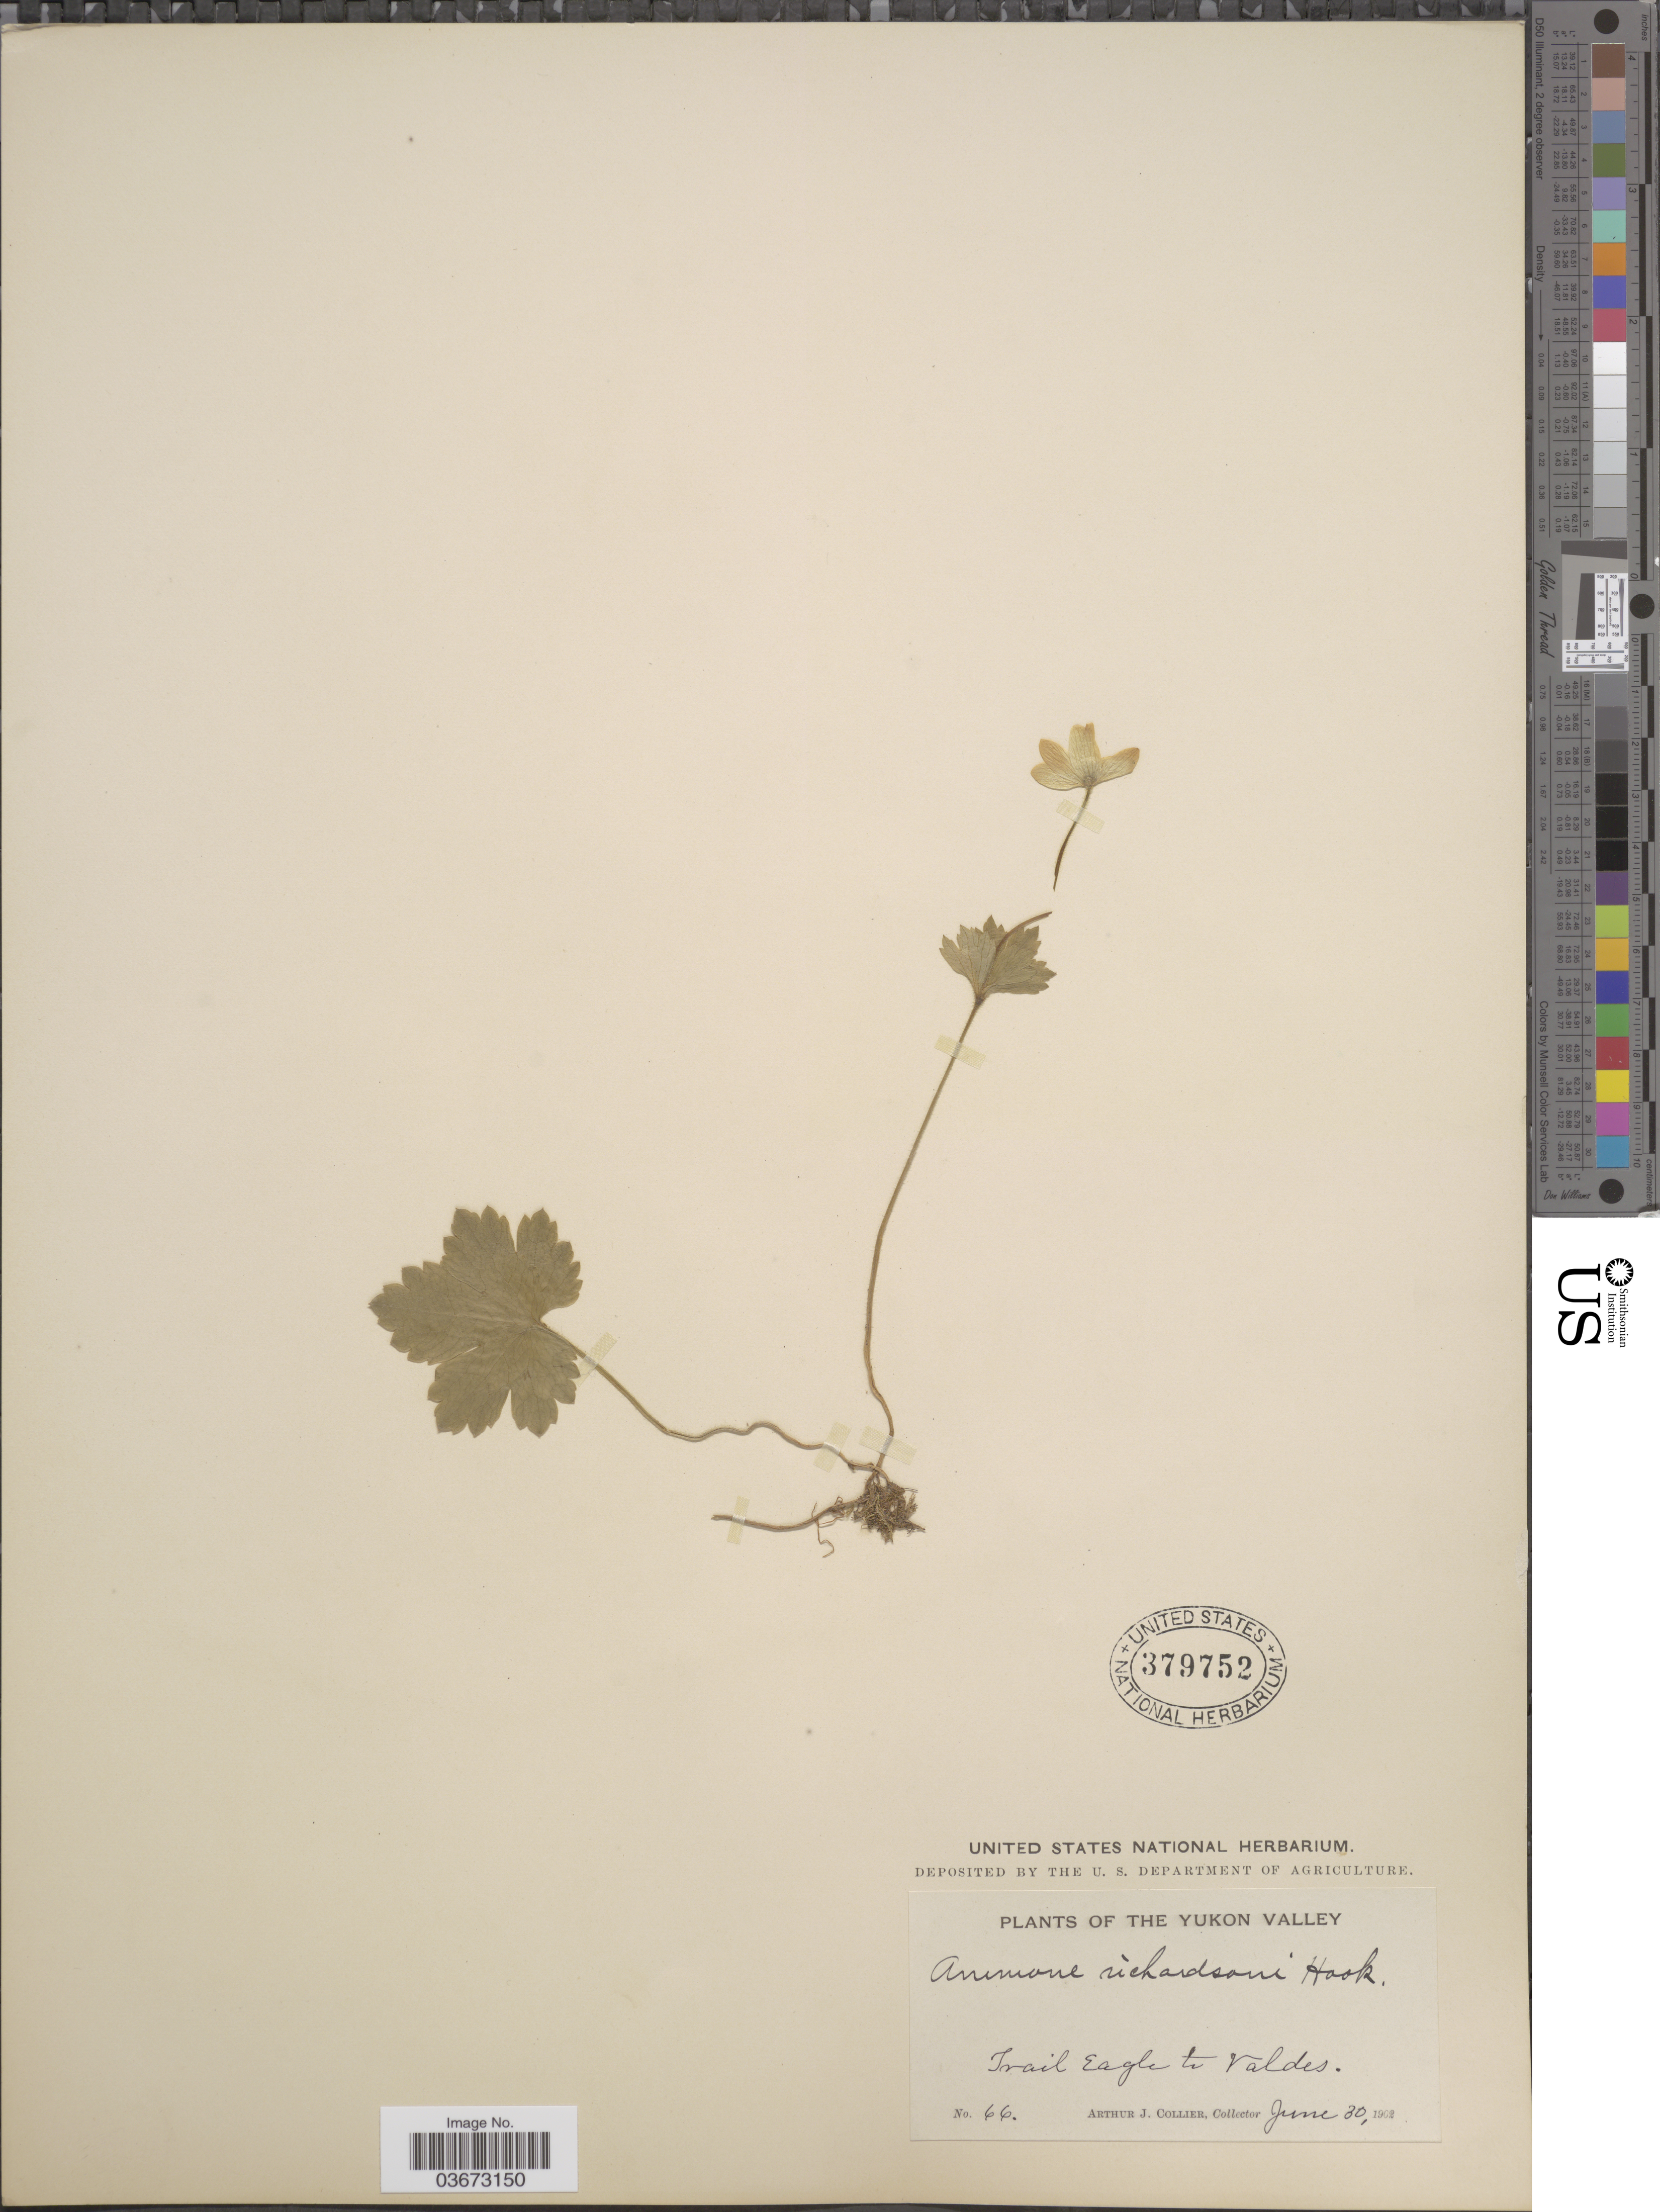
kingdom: Plantae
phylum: Tracheophyta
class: Magnoliopsida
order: Ranunculales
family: Ranunculaceae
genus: Anemone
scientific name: Anemone richardsonii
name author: Hook.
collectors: A. Collier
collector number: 66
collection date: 1902-06-30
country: Canada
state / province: Yukon Territory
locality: The Yukon Valley. Trail Eagle to Valdes.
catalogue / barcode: US 379752